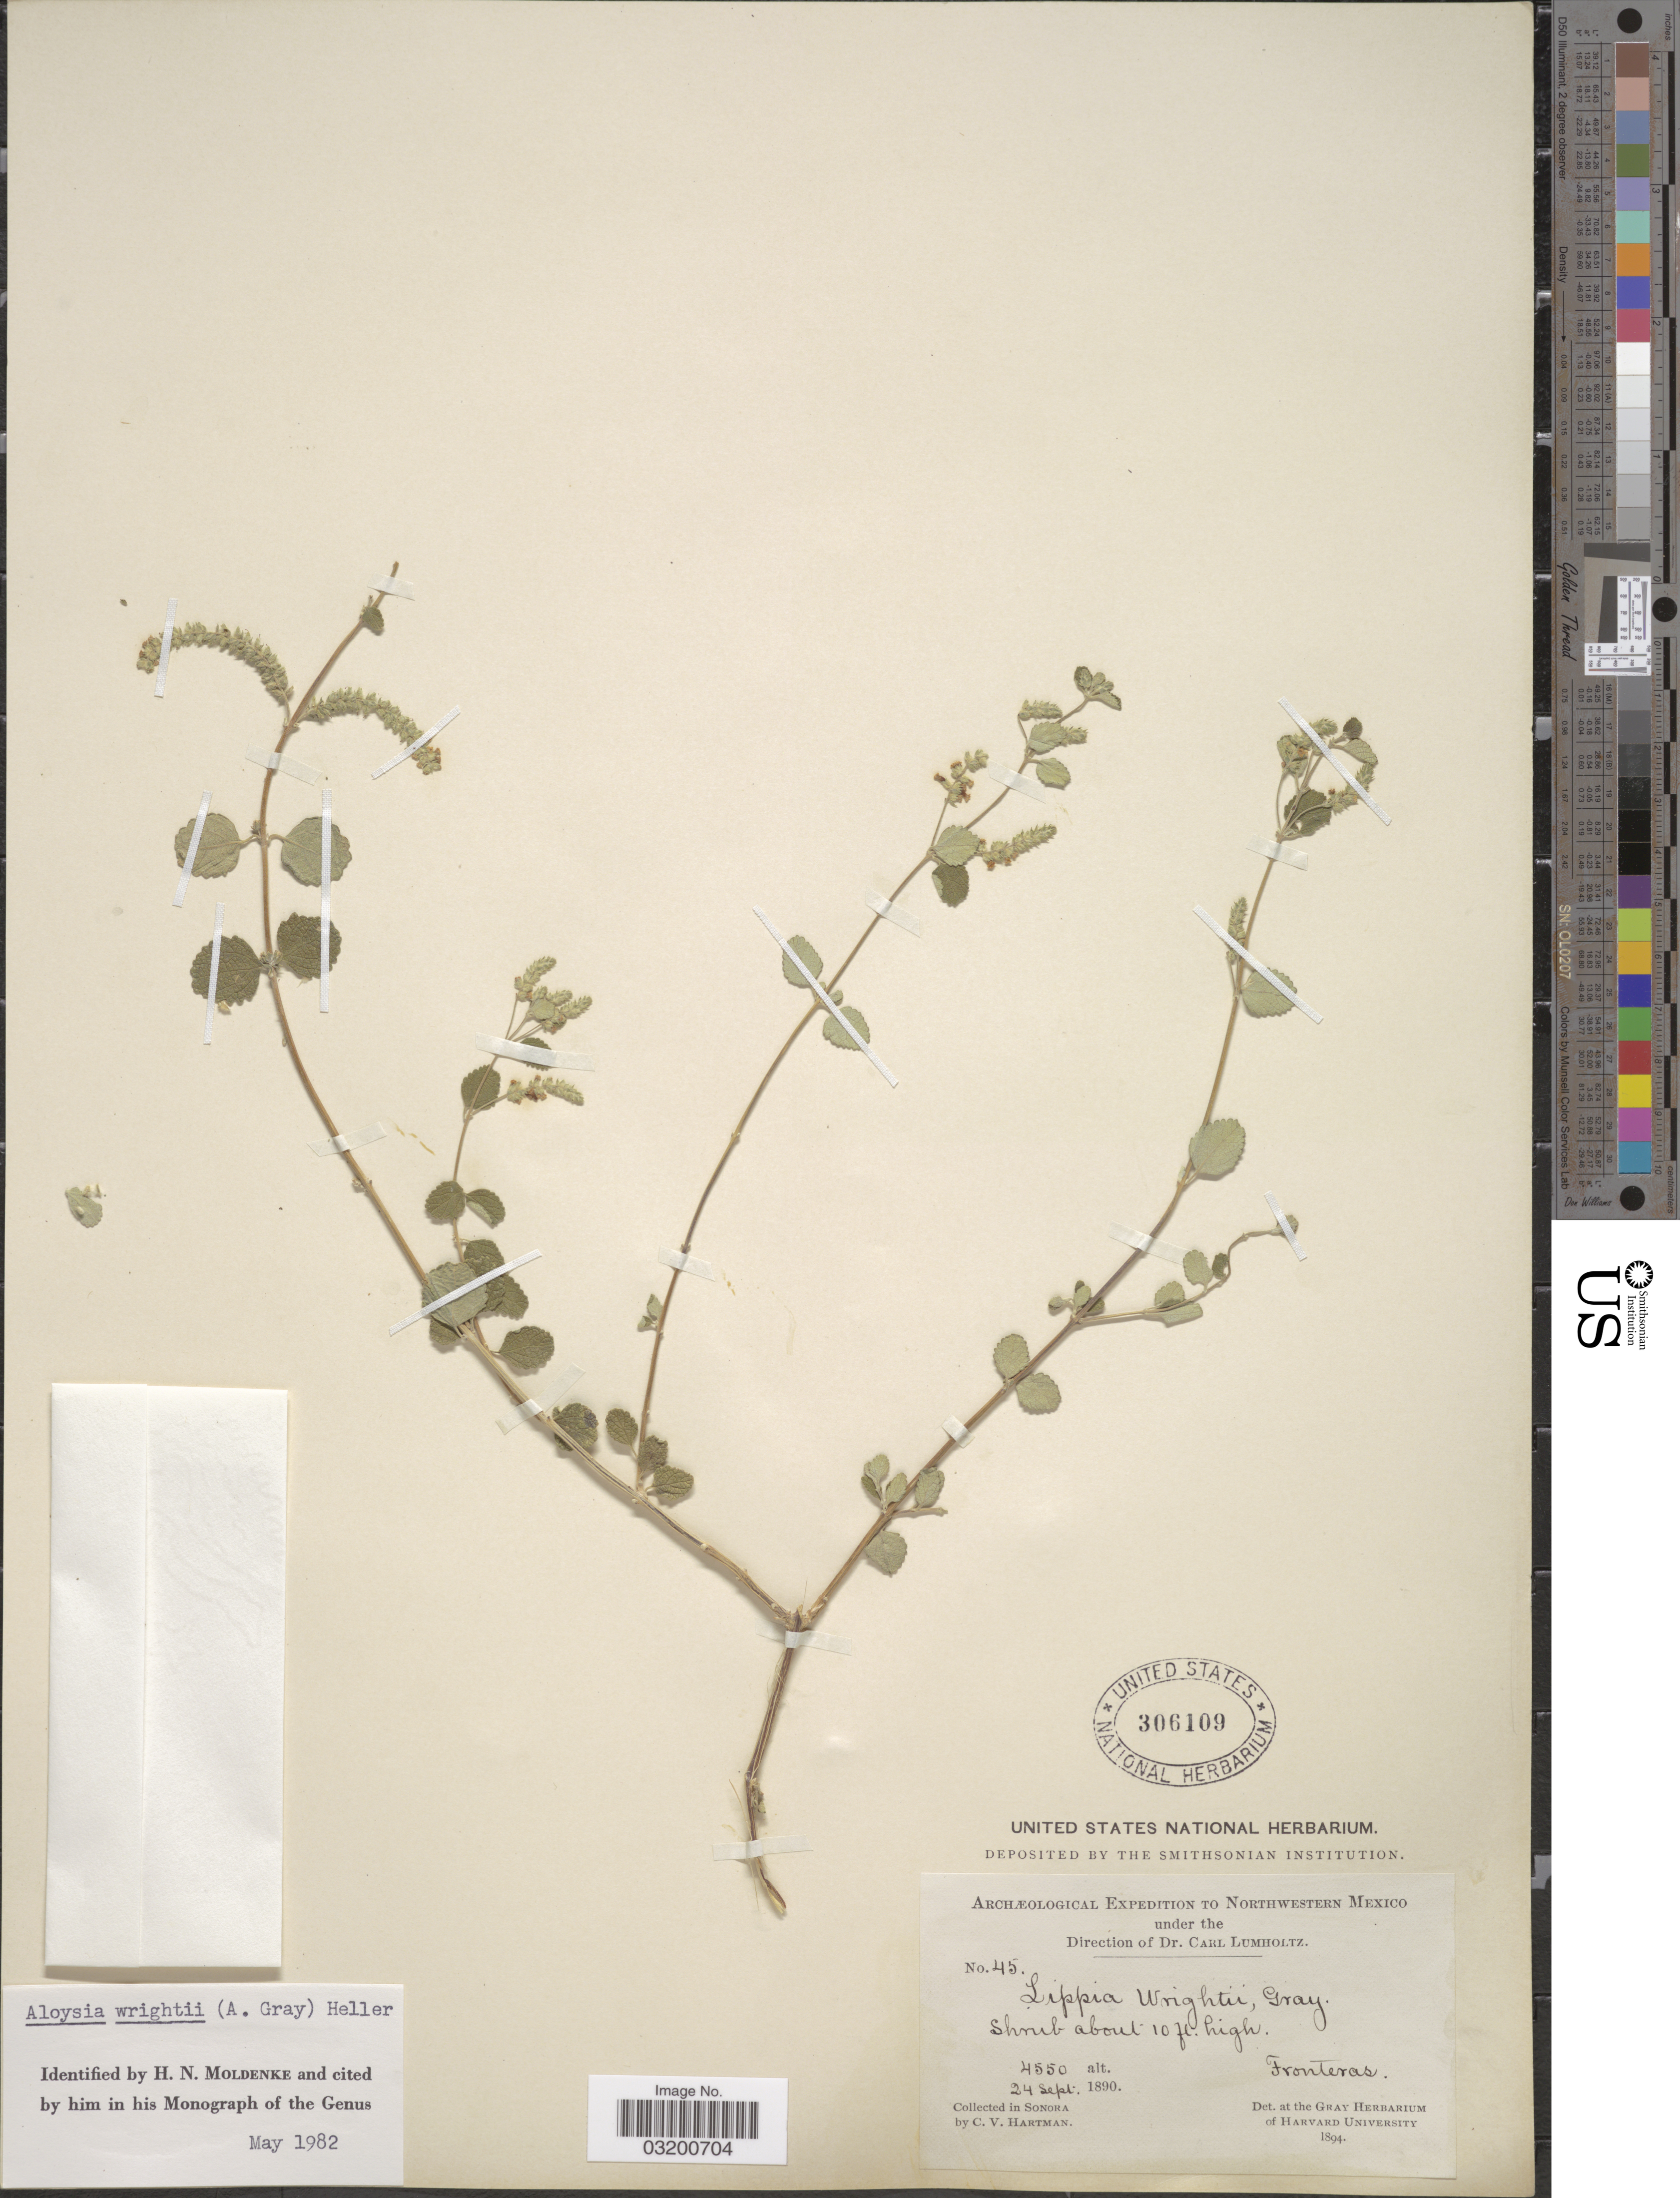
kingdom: Plantae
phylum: Tracheophyta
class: Magnoliopsida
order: Lamiales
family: Verbenaceae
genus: Aloysia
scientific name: Aloysia wrightii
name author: A. Heller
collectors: C. V. Hartman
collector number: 45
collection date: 1890-09-24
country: Mexico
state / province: Sonora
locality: Northwestern Mexico. Fronteras.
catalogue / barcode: US 306109